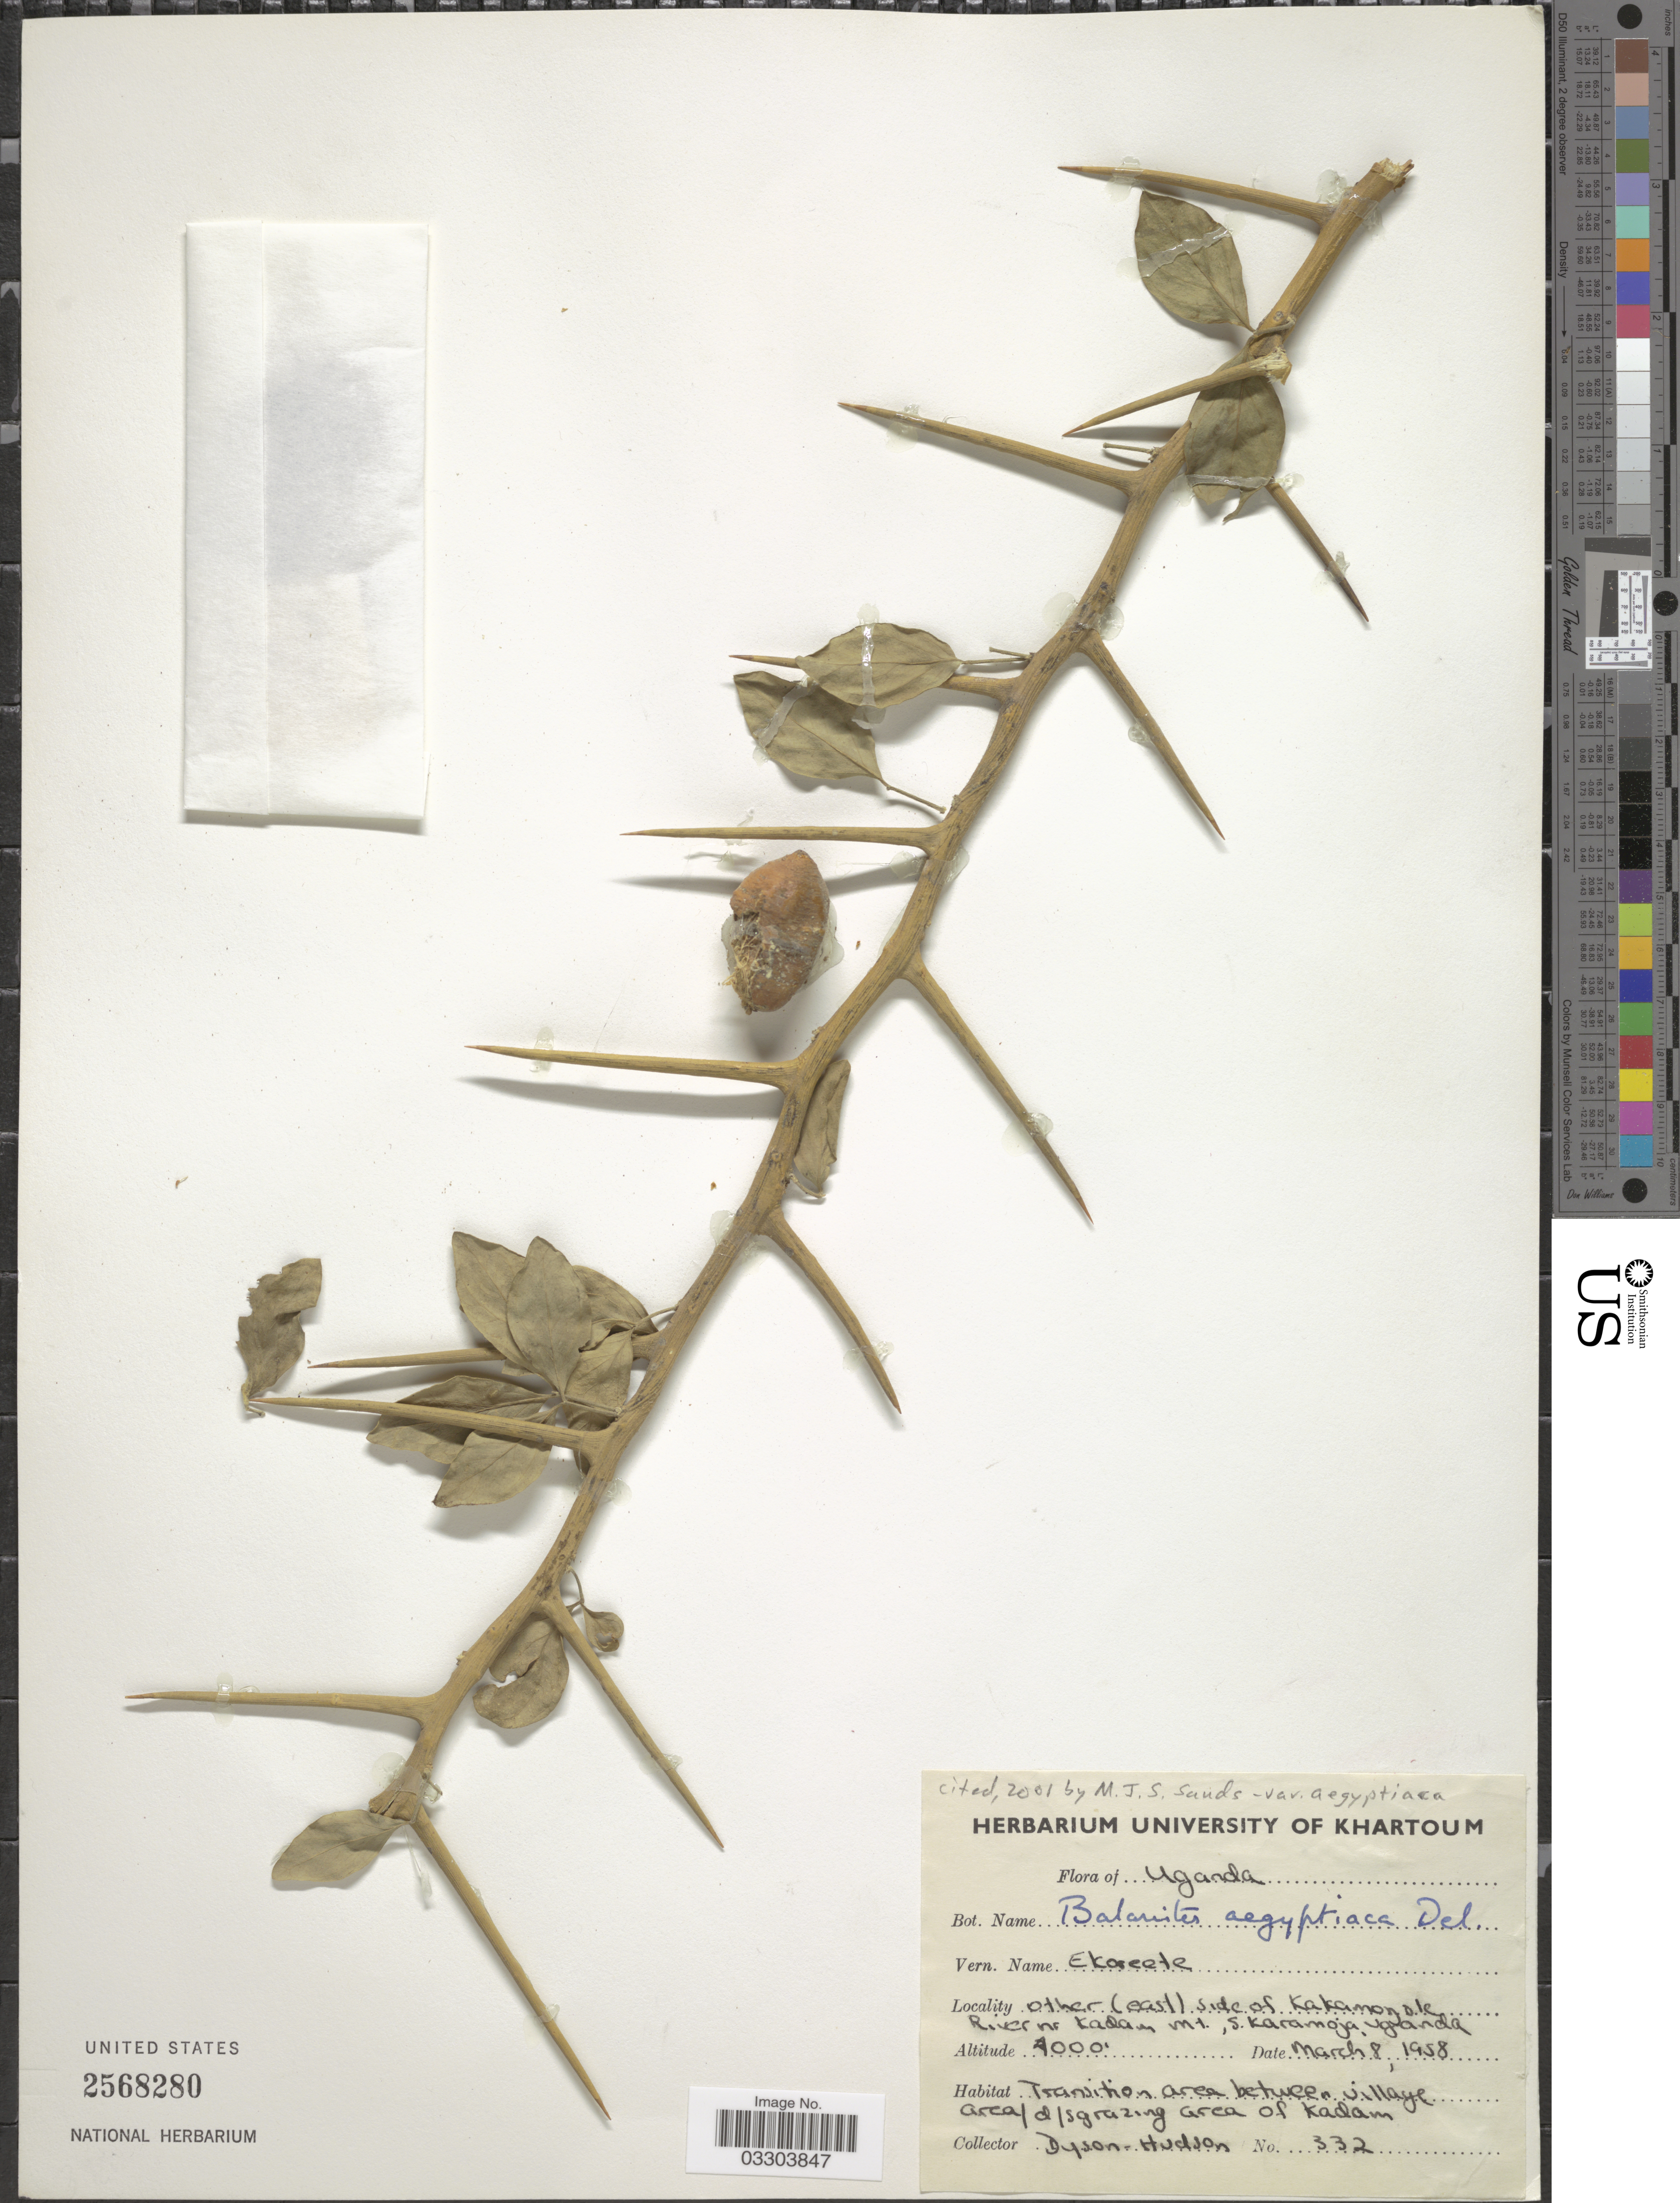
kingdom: Plantae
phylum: Tracheophyta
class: Magnoliopsida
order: Zygophyllales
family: Zygophyllaceae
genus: Balanites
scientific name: Balanites aegyptiaca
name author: (L.) Delile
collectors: Dyson-Hudson, --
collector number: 332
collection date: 1958-03-08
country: Uganda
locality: Other (east) side of Kakamongole River nr Kadam Mt., S. Karamoja. Transition area between village area/ a [interpreted]/s [interpreted] grazing area of Kadam [interpreted].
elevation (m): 1219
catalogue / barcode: US 2568280